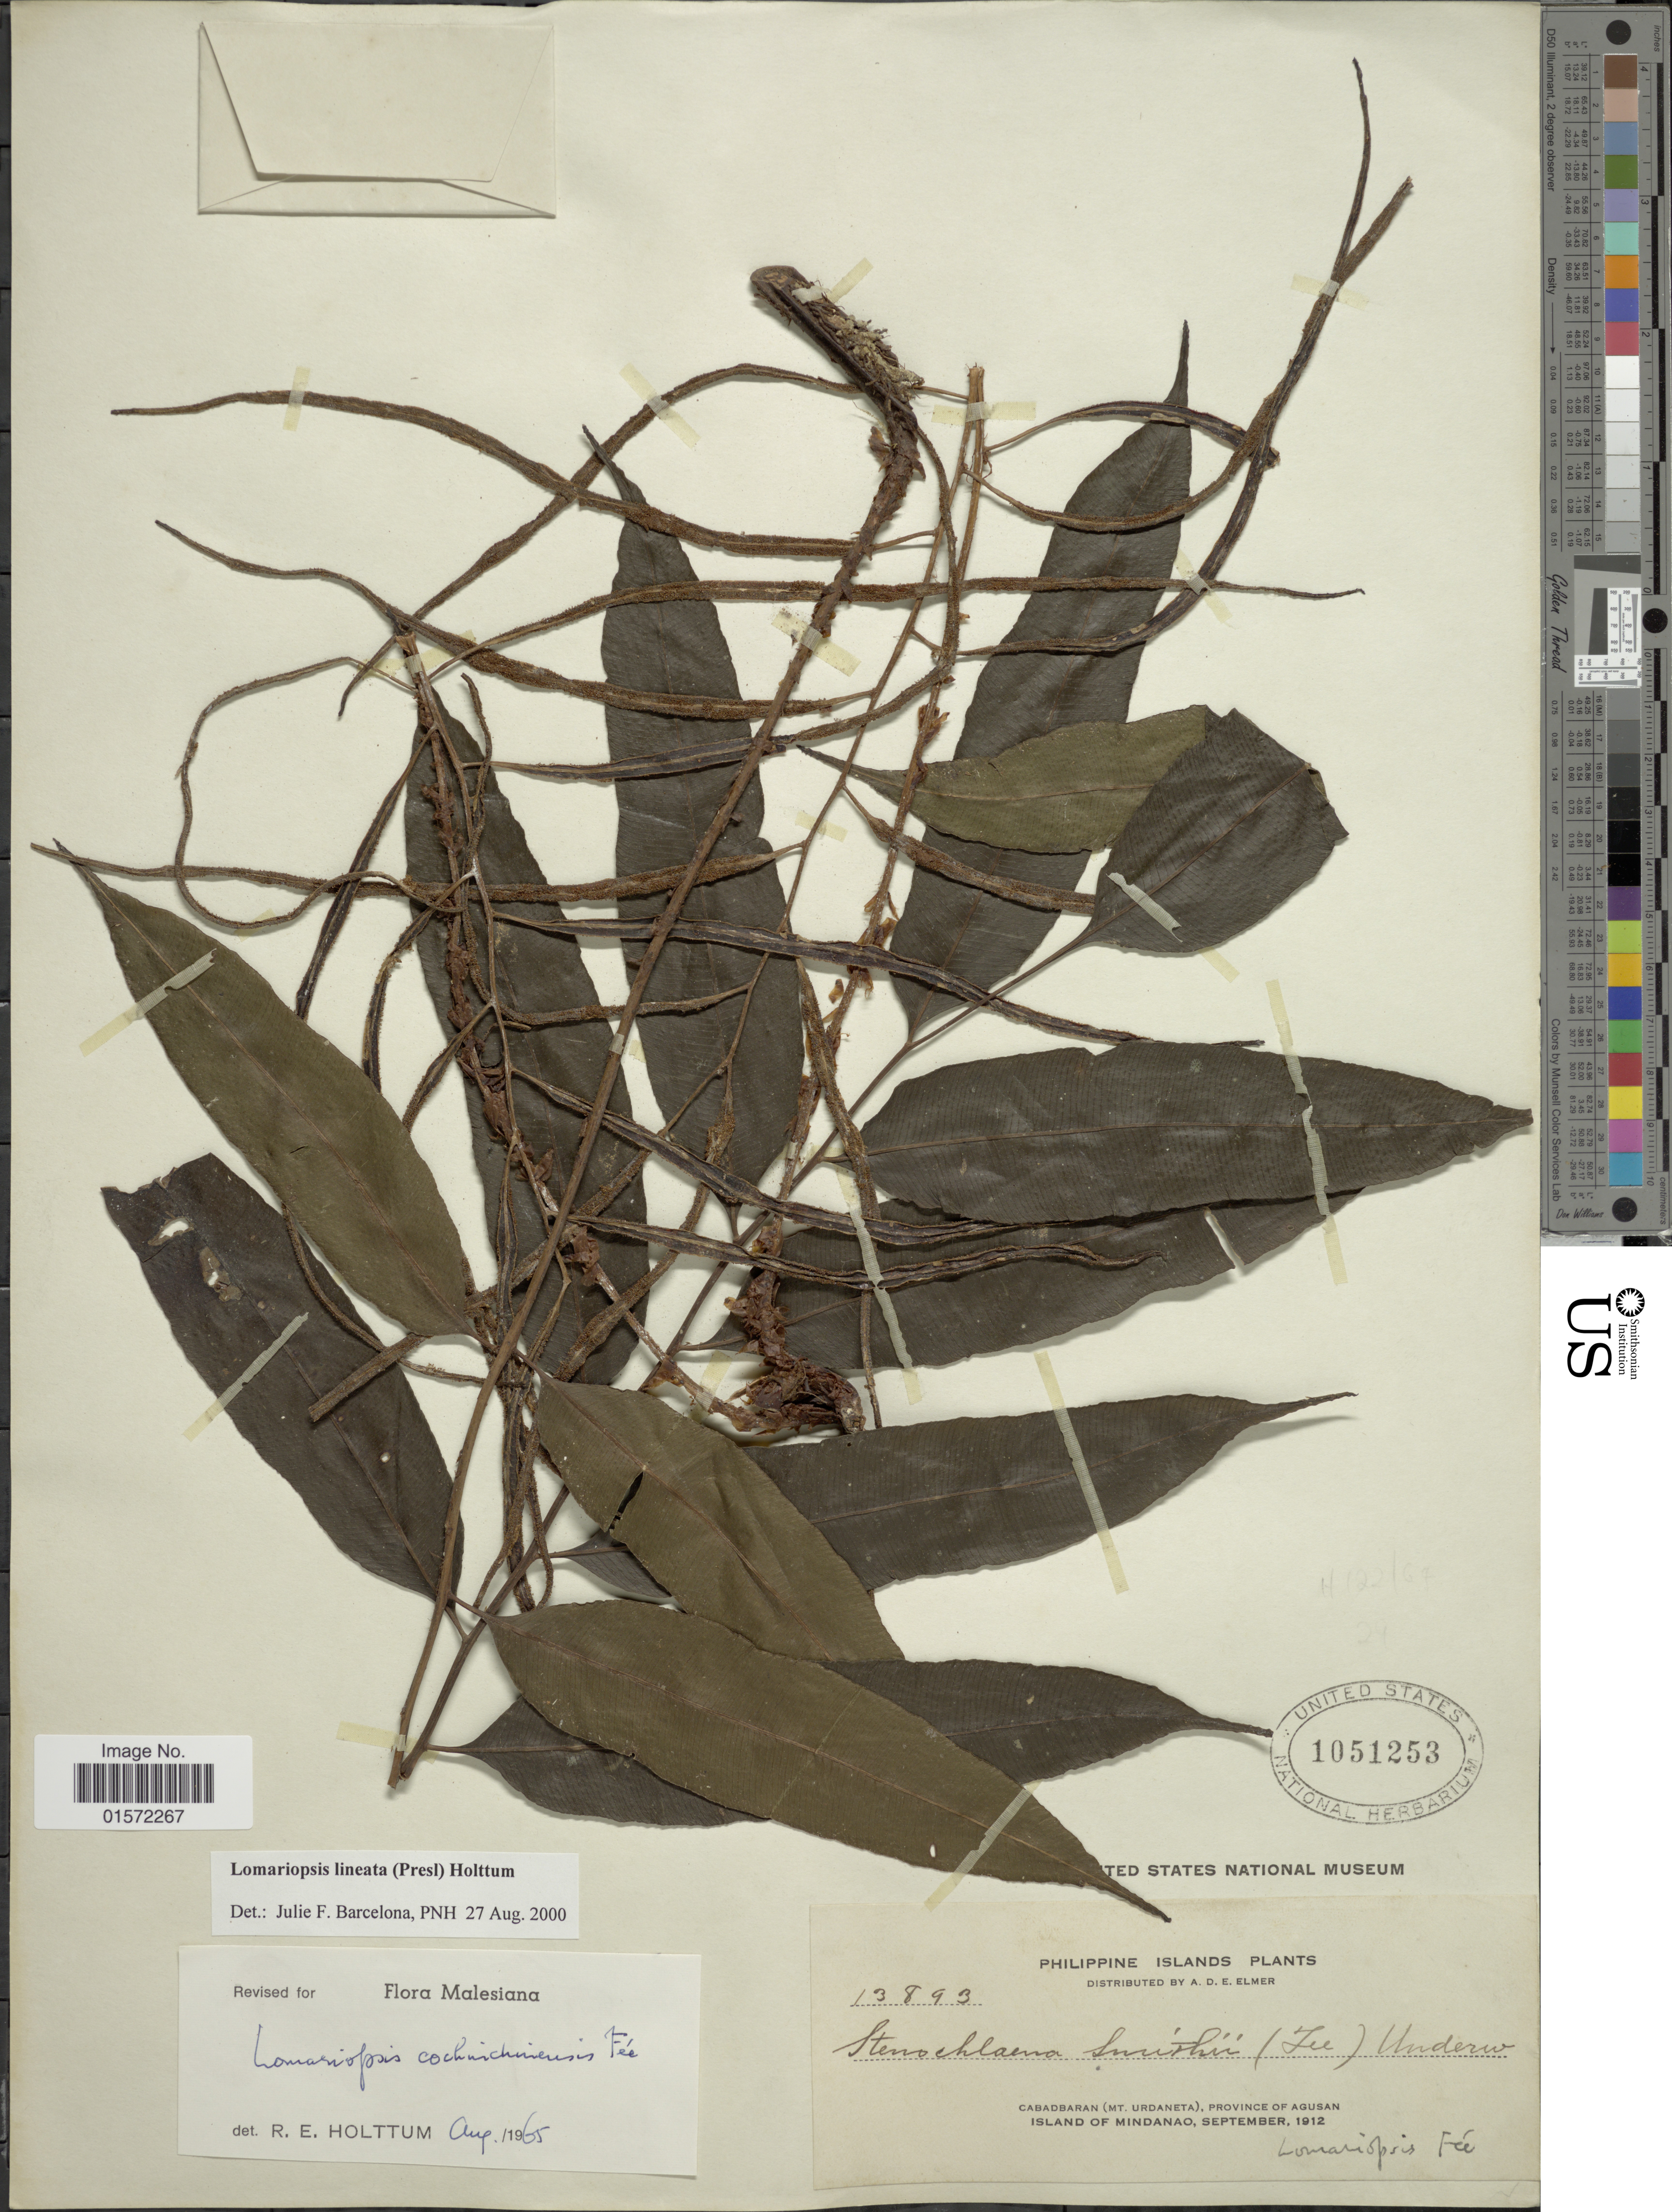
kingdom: Plantae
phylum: Tracheophyta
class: Polypodiopsida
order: Polypodiales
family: Lomariopsidaceae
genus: Lomariopsis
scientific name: Lomariopsis cochinchinensis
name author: Fée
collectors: A. D. E. Elmer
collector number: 13893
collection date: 1912-09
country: Philippines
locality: Philippine Islands Plants, Cabadbaran (Mt. Urdaneta), Province of Agusan, Island of Mindanao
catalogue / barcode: US 1051253